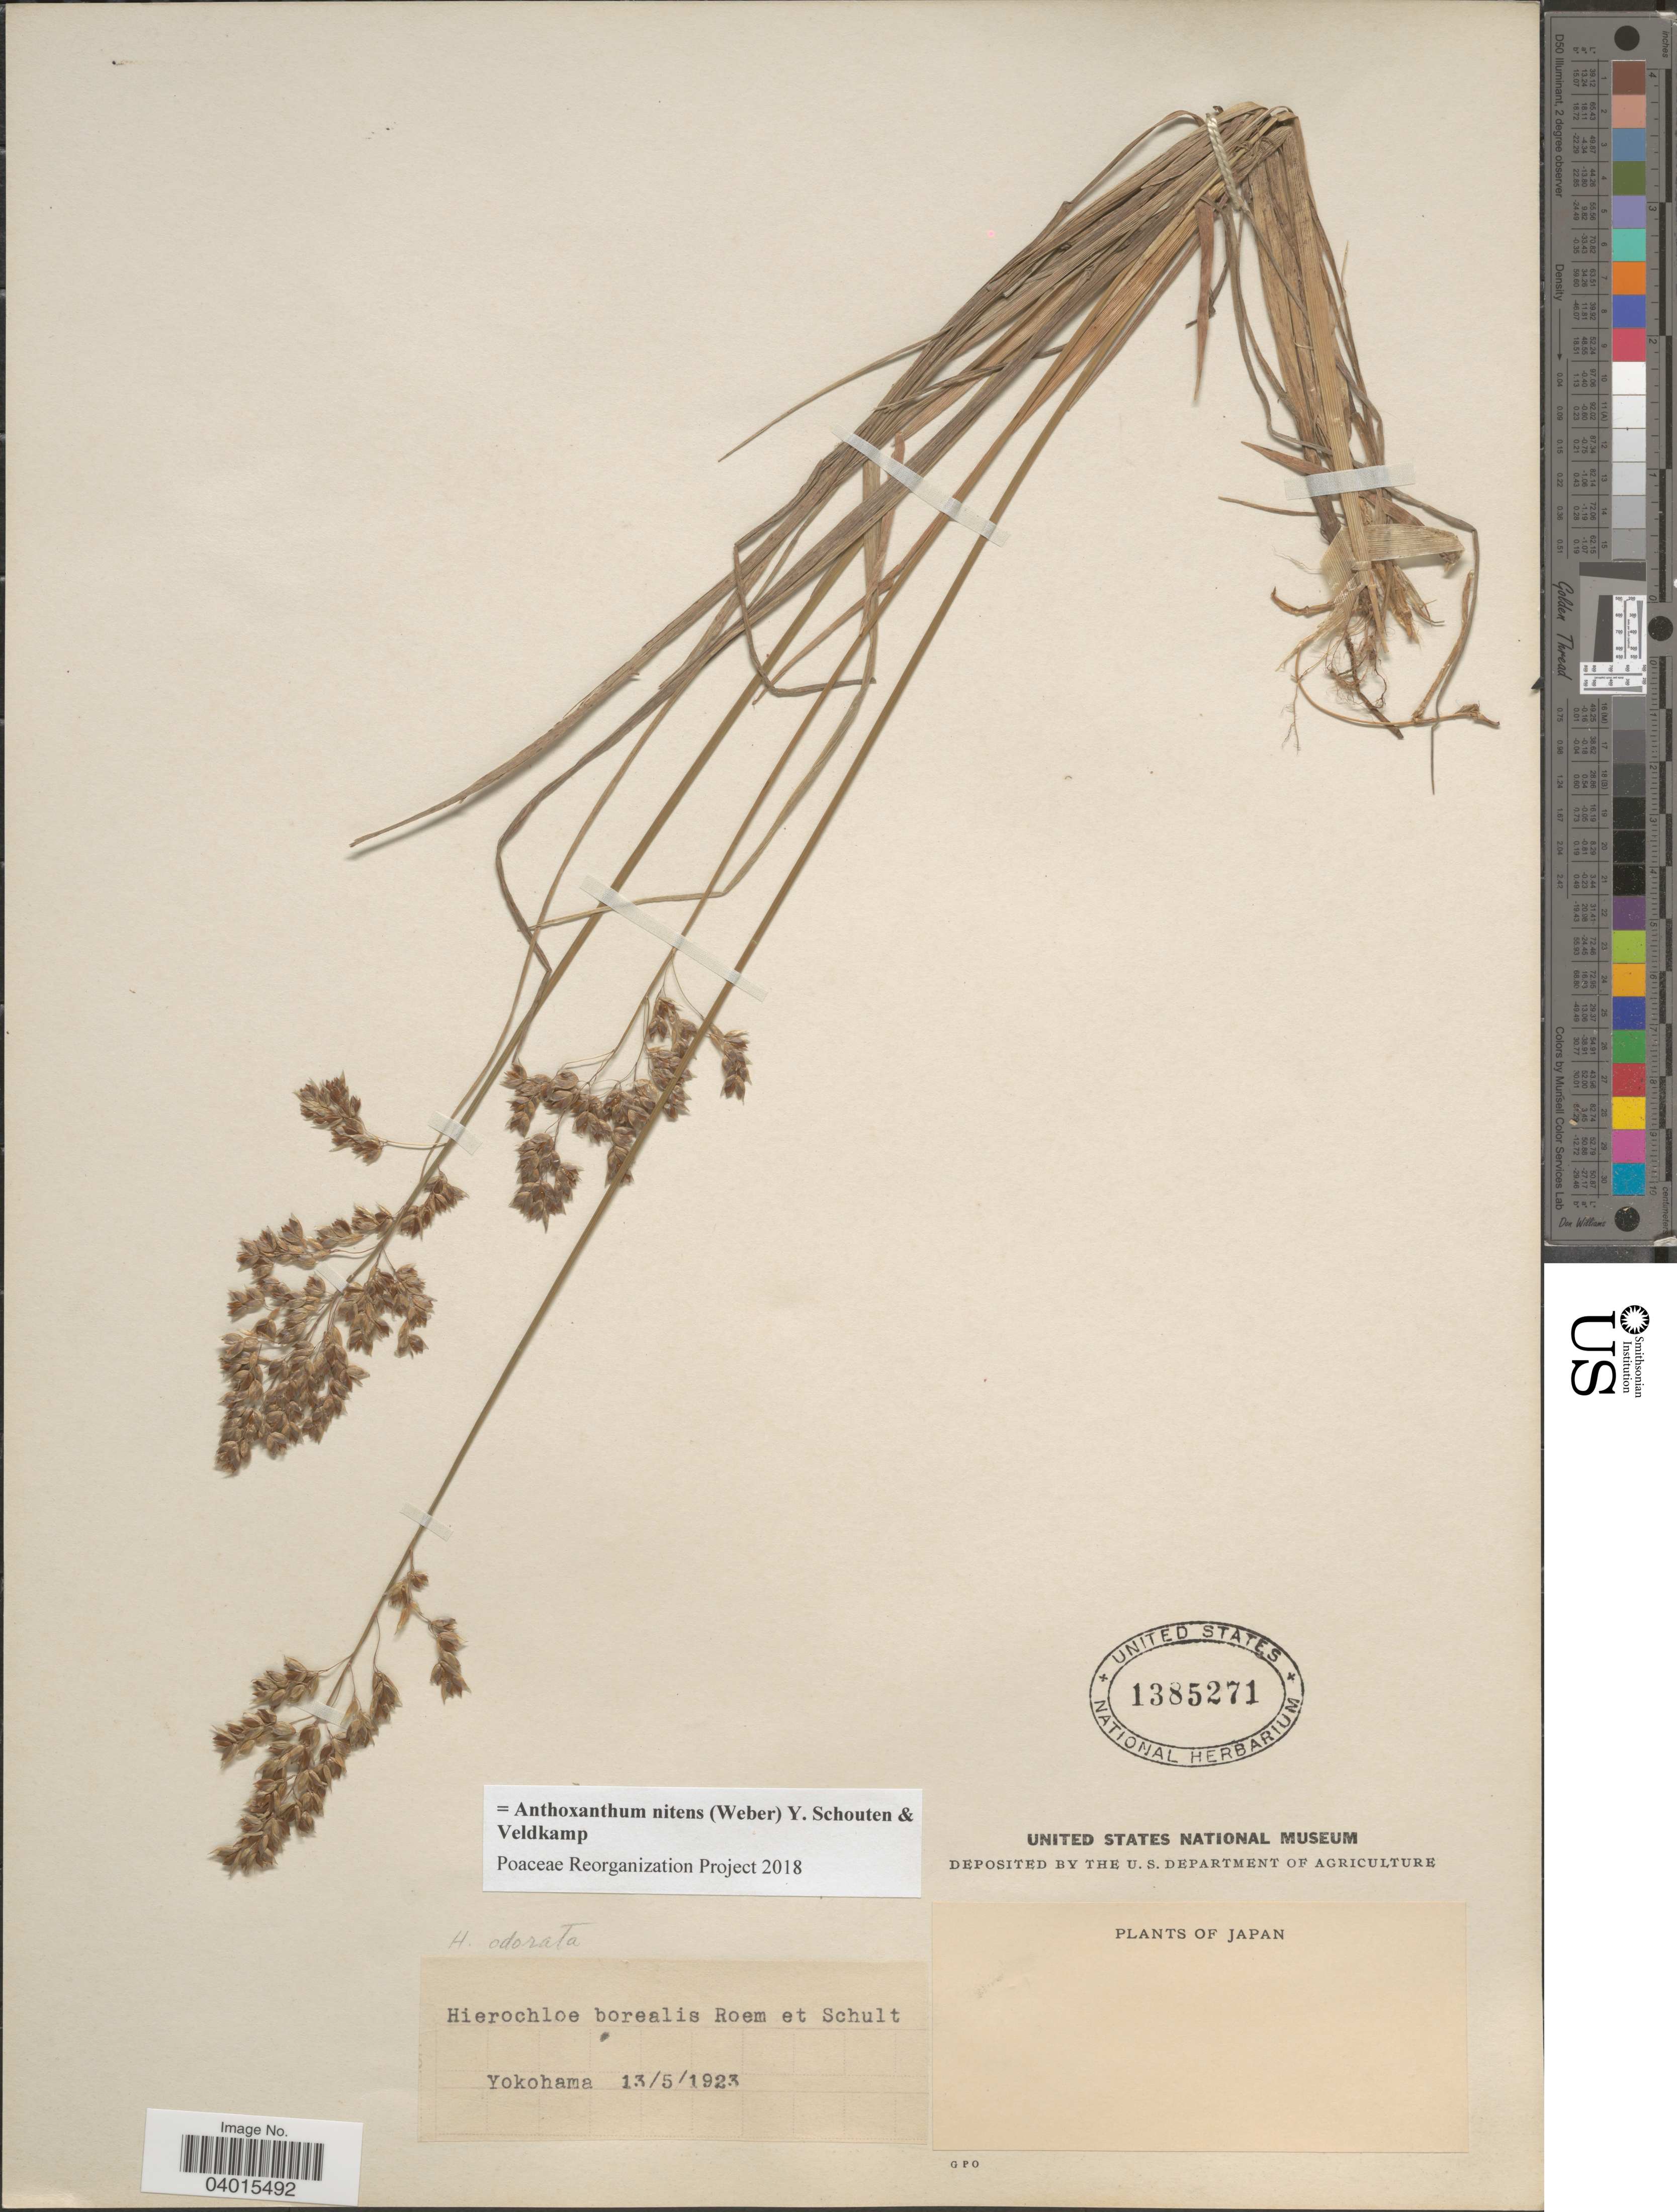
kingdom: Plantae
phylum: Tracheophyta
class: Liliopsida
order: Poales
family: Poaceae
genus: Anthoxanthum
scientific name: Anthoxanthum nitens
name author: (G.H. Weber) R.T.A. Schouten & Veldkamp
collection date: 1923-05-13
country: Japan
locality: Yokohama.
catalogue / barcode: US 1385271